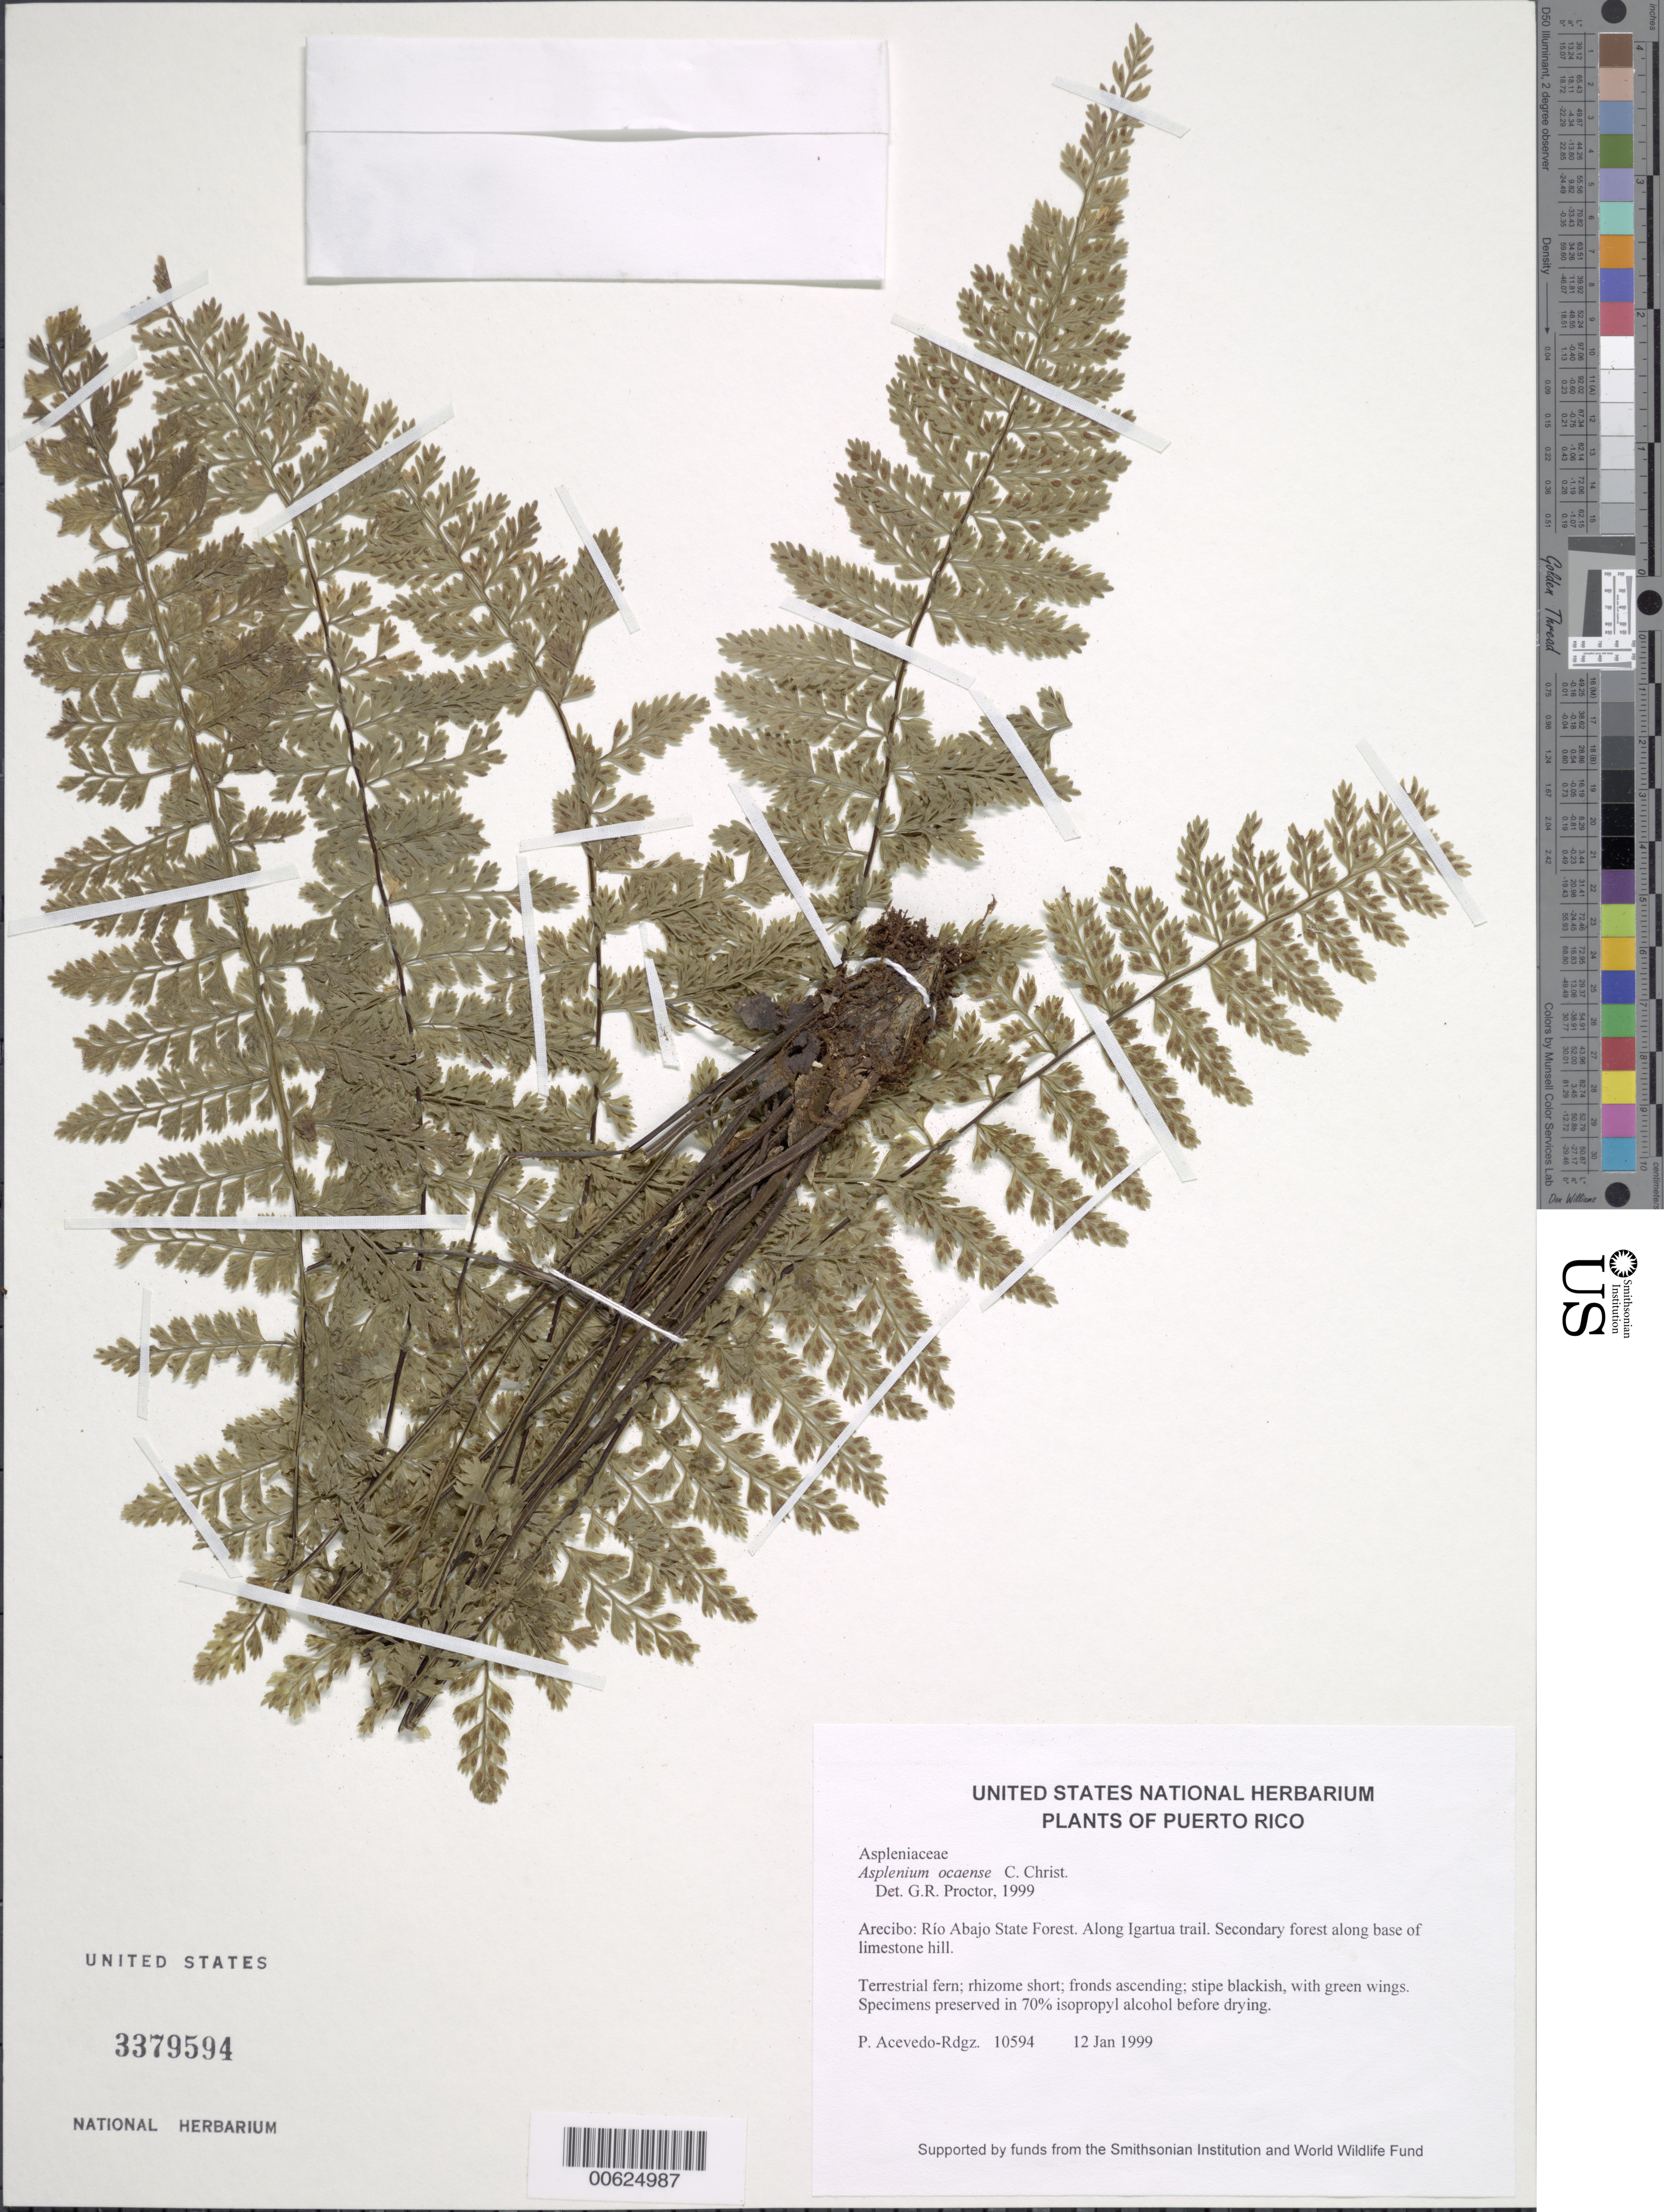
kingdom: Plantae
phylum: Tracheophyta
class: Polypodiopsida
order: Polypodiales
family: Aspleniaceae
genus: Asplenium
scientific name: Asplenium ocoense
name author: C. Chr.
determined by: Proctor, G. R.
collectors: P. Acevedo-Rodr.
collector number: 10594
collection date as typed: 12 Jan 1999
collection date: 1999-01-12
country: Puerto Rico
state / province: Arecibo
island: Puerto Rico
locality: Arecibo; Río Abajo State Forest. Along Igartua trail.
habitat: Secondary forest along base of limestone hill.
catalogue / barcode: US 3379594